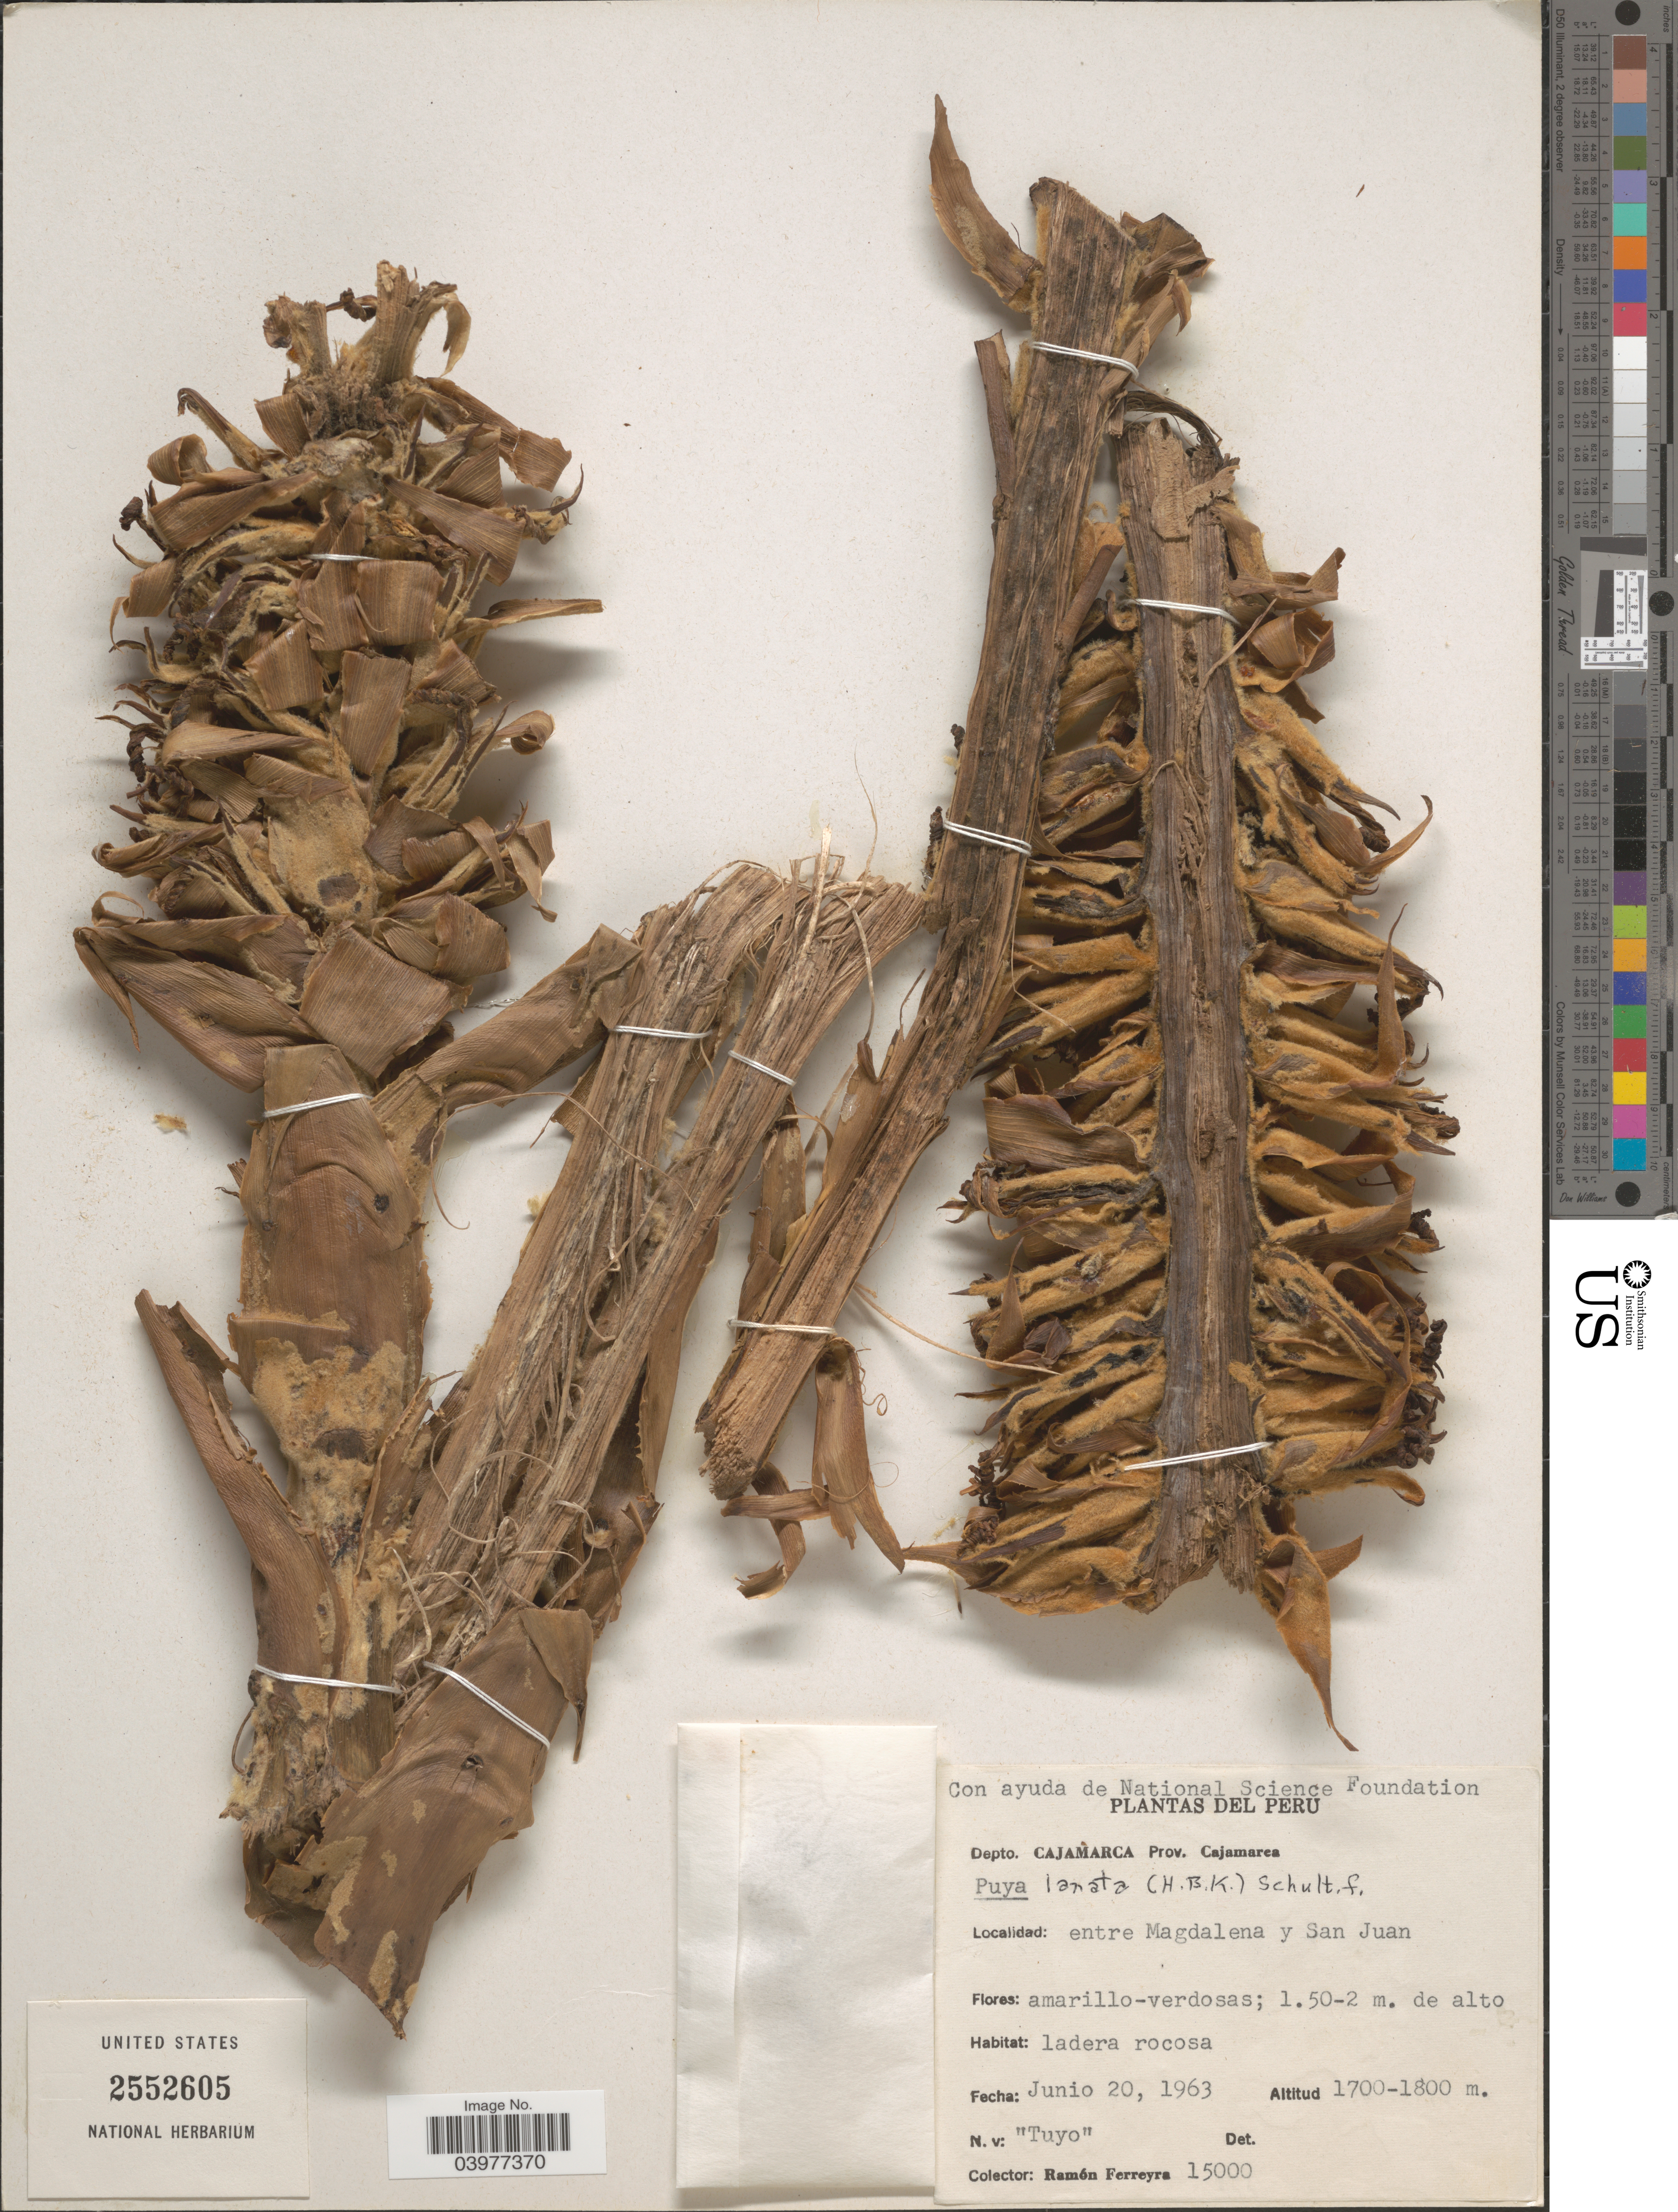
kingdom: Plantae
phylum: Tracheophyta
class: Liliopsida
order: Poales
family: Bromeliaceae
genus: Puya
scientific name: Puya lanata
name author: (Kunth) Schult. f.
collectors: R. A. Ferreyra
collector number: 15000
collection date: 1963-06-20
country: Peru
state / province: Cajamarca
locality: Depto. Cajamarca. Entre Magdalena y San Juan.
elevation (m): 1700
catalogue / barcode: US 2552605